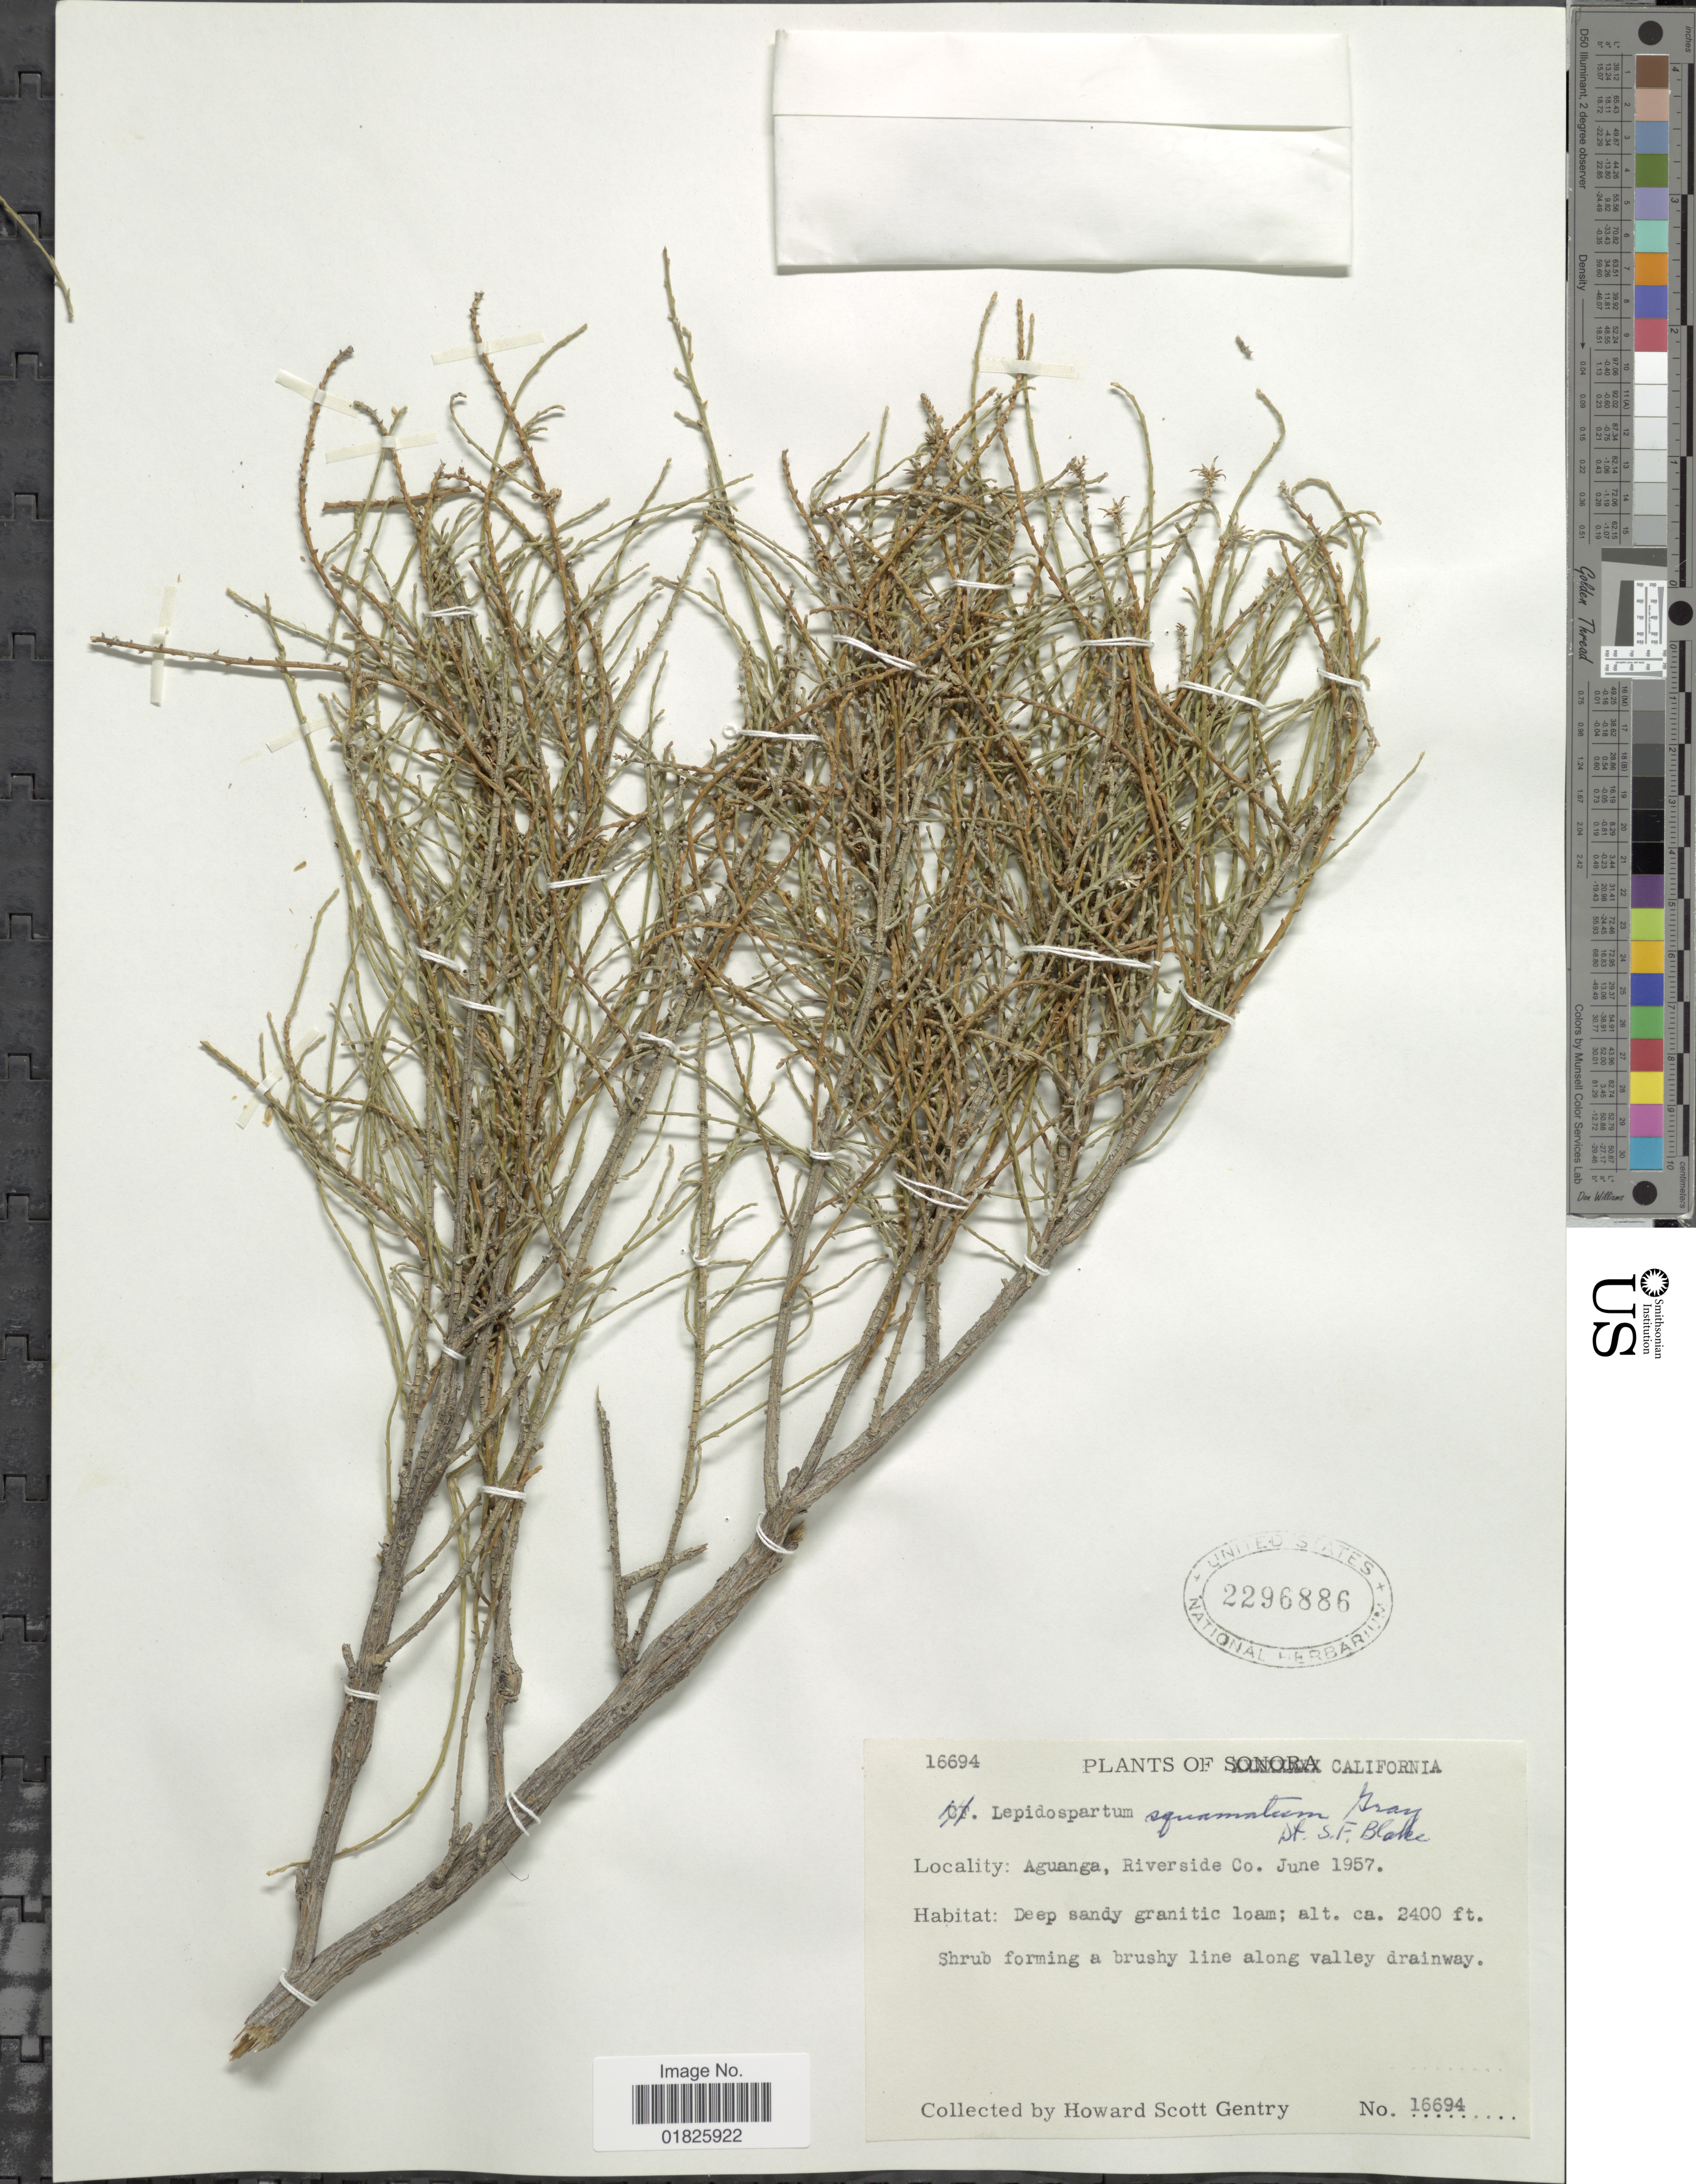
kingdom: Plantae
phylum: Tracheophyta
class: Magnoliopsida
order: Asterales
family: Asteraceae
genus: Lepidospartum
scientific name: Lepidospartum squamatum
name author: A. Gray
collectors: H. S. Gentry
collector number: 16694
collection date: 1957-06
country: United States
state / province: California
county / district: Riverside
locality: Aguangua, Riverside Co.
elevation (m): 732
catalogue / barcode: US 2296886